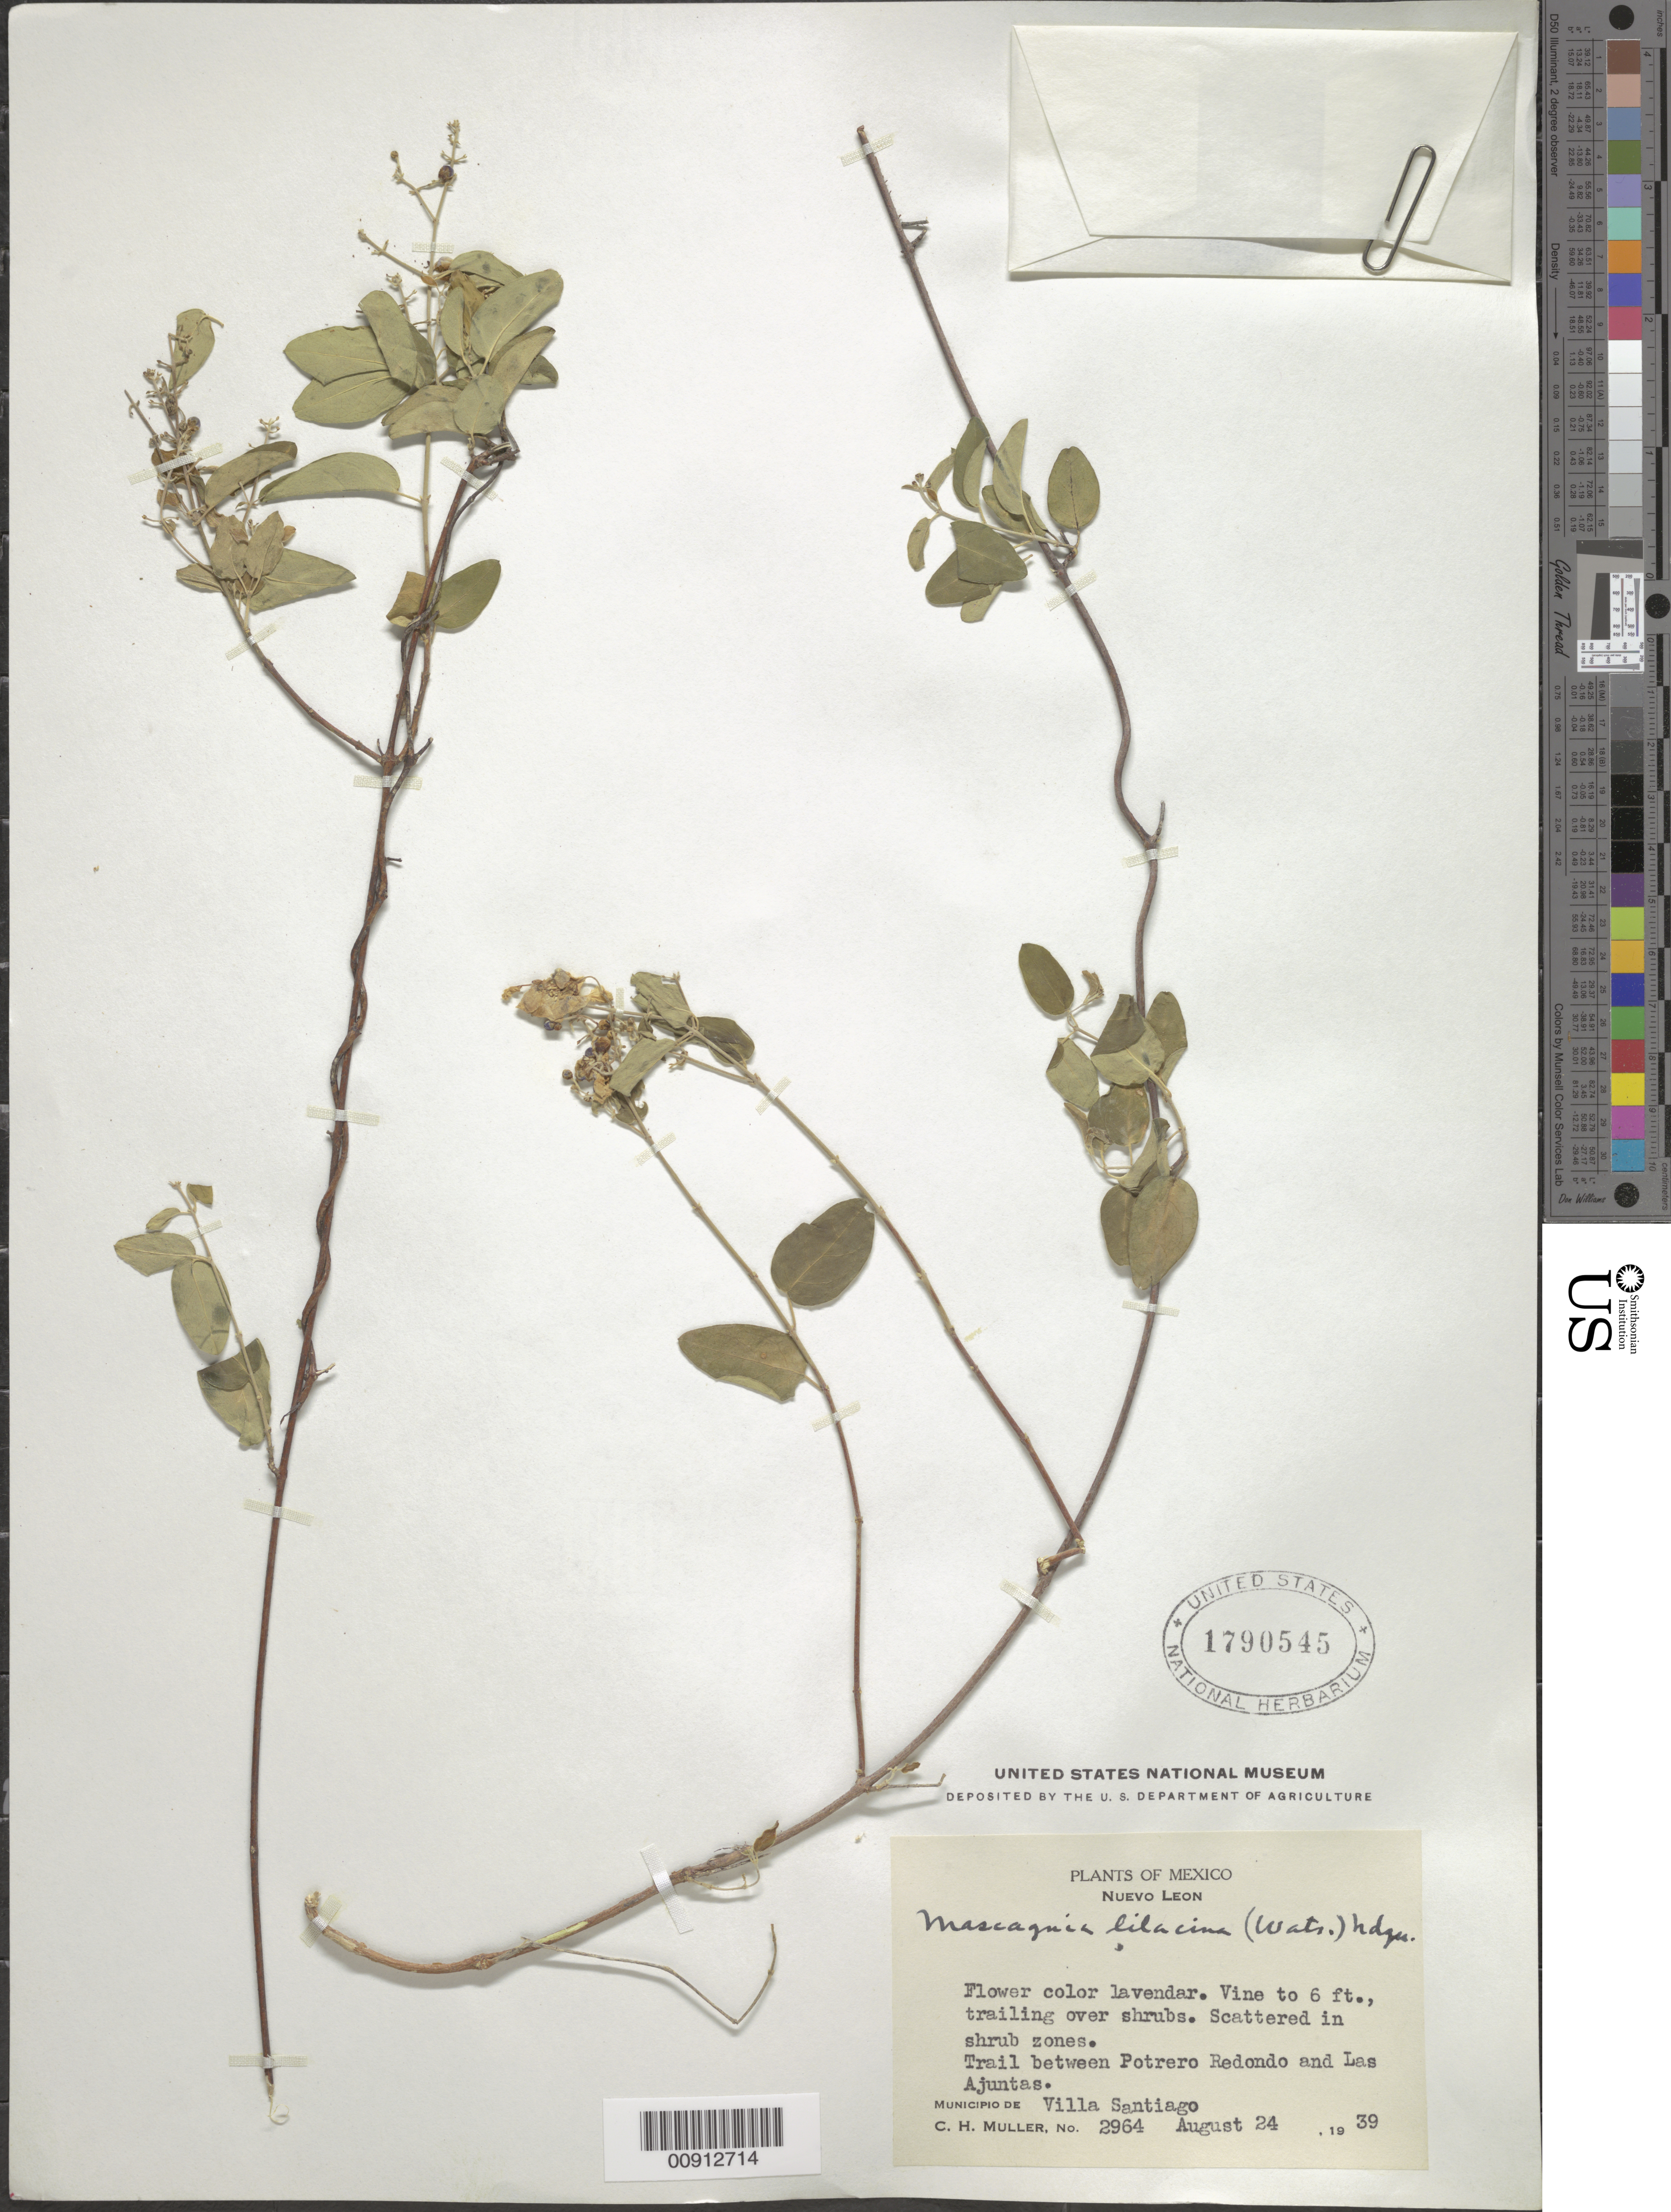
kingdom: Plantae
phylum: Tracheophyta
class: Magnoliopsida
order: Malpighiales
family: Malpighiaceae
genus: Mascagnia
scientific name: Mascagnia lilacina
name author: (S. Watson) Nied.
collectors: C. H. Muller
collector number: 2964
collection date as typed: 24 Aug 1939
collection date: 1939-08-24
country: Mexico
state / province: Nuevo León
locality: Trail between Potrero redondo and Las Ajuntas. Municipio de Villa Santiago, Nuevo León.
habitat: Vine trailing over shrubs. Scattered in shrub zones.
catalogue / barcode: US 1790545